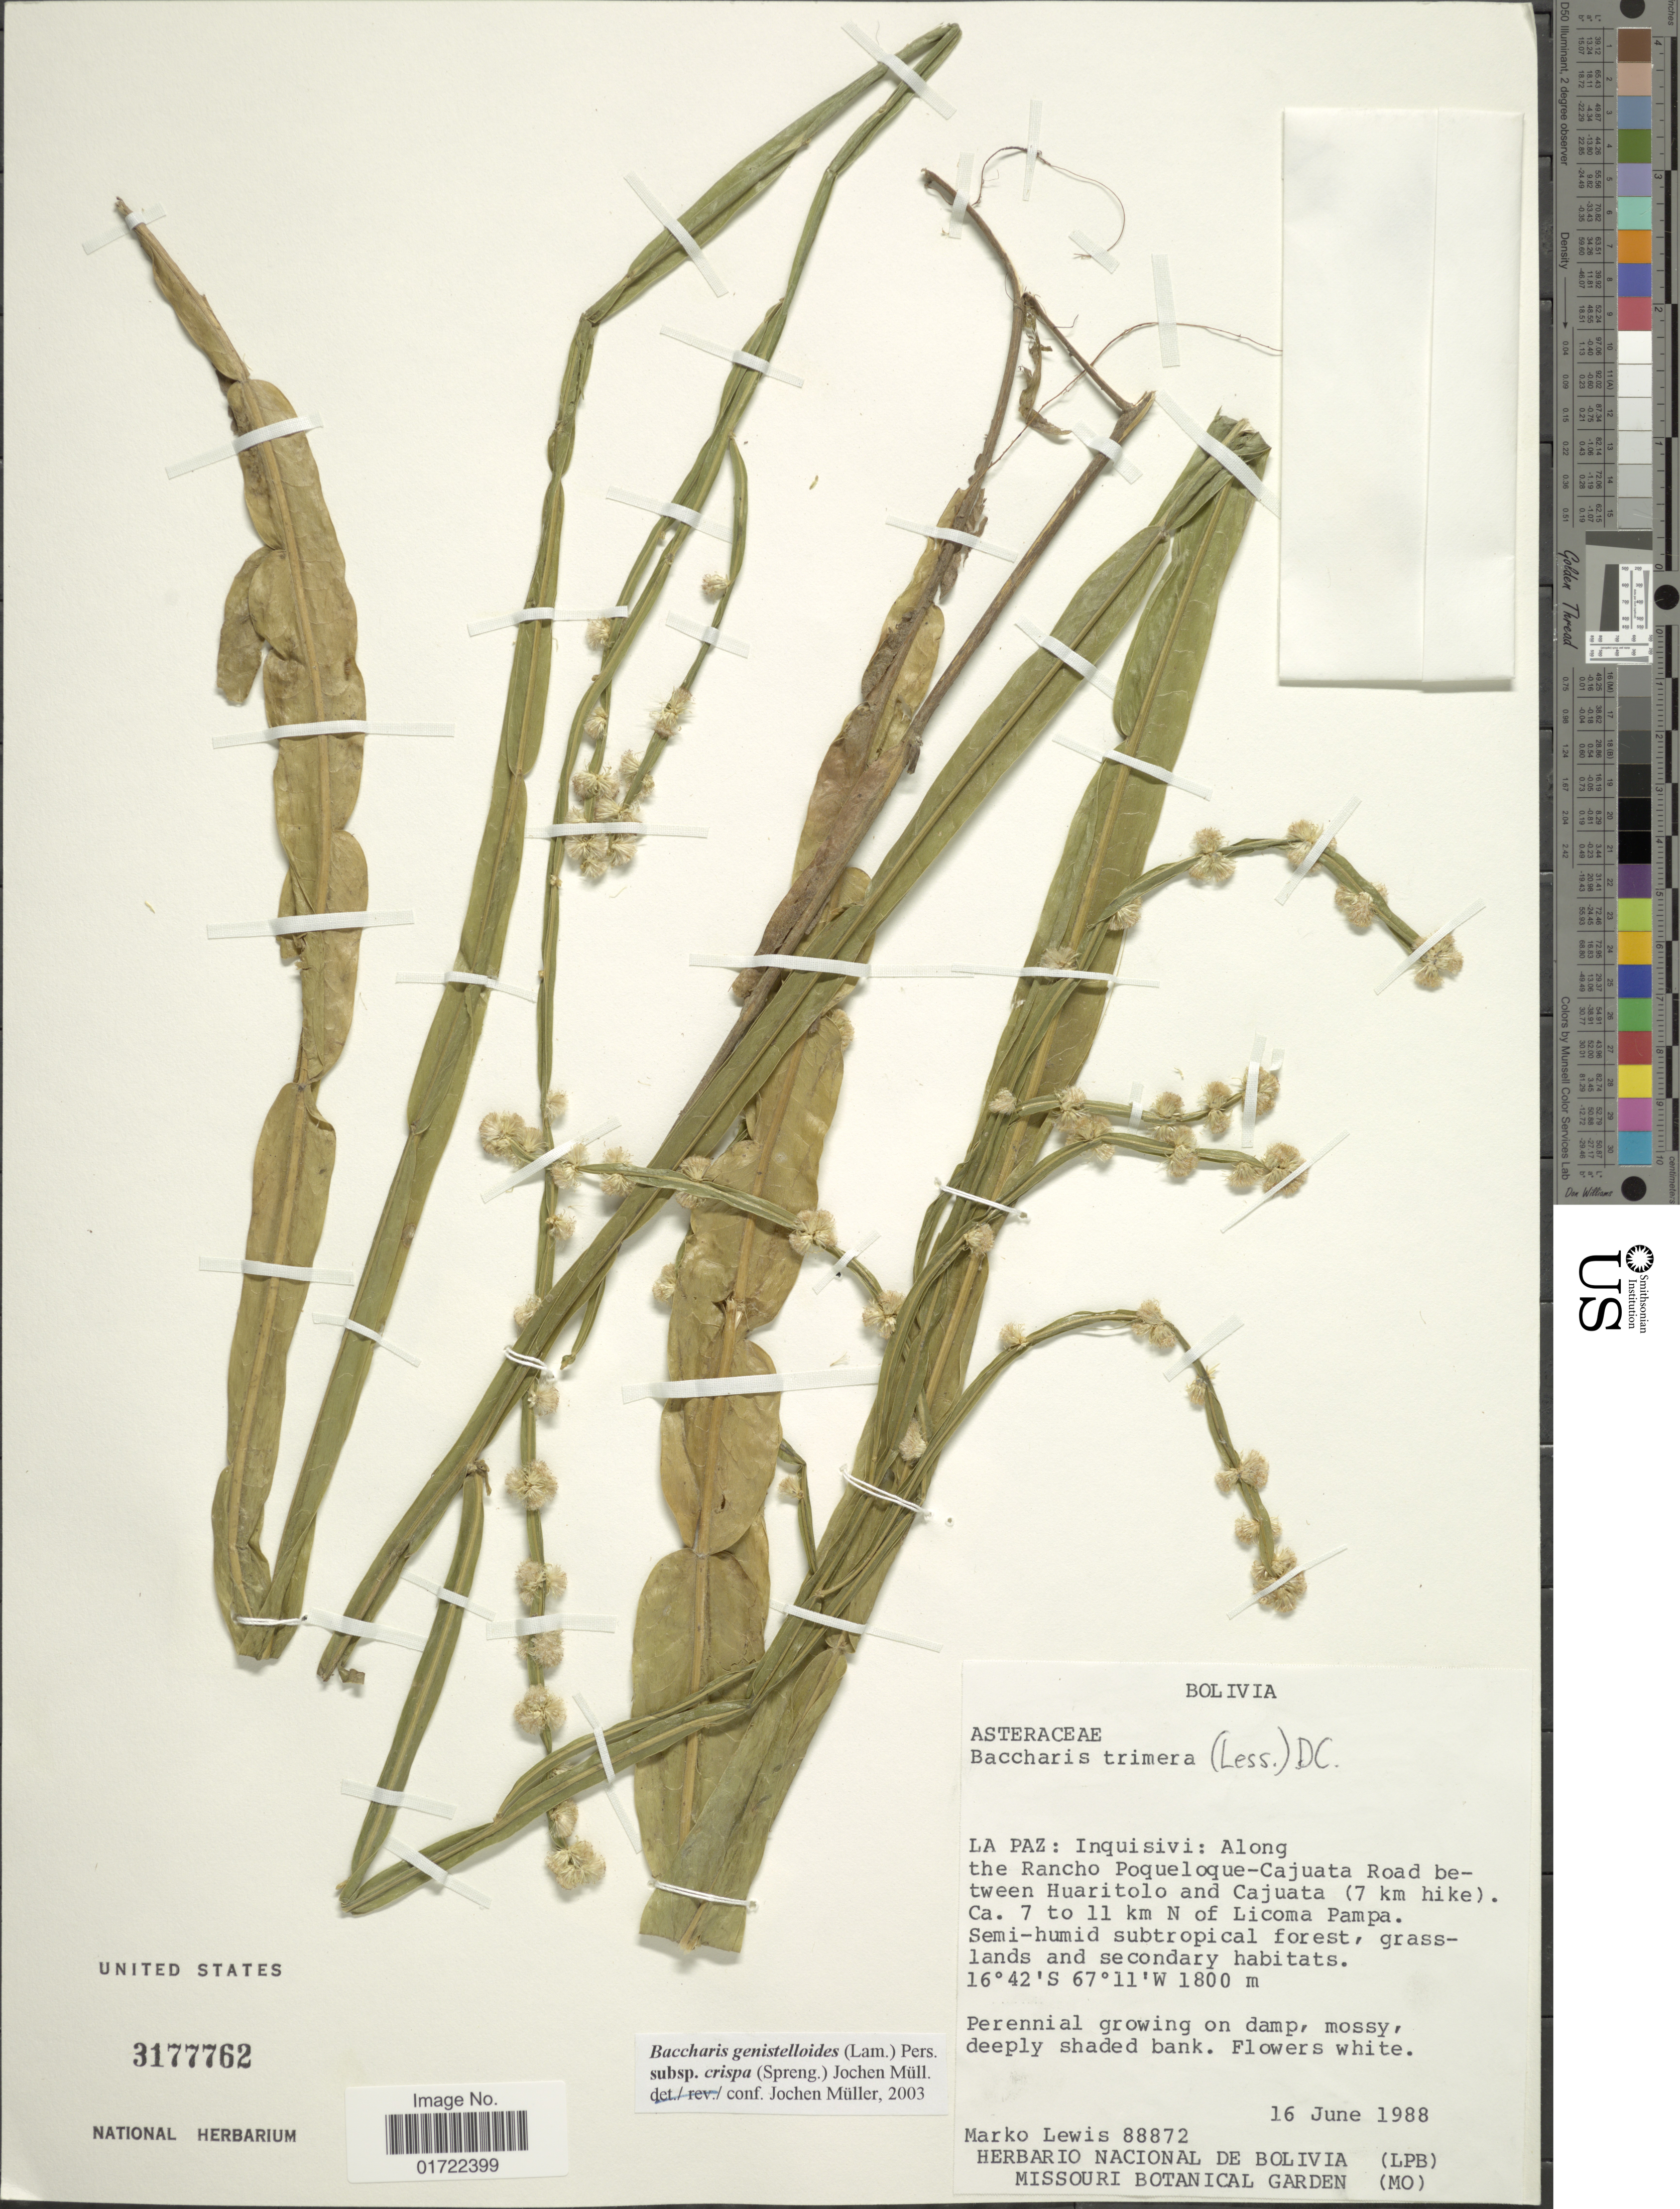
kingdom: Plantae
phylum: Tracheophyta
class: Magnoliopsida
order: Asterales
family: Asteraceae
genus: Baccharis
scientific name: Baccharis genistelloides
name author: (Lam.) Pers.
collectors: M. A. Lewis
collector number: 88872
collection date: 1988-06-16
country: Bolivia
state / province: La Paz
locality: Inquisivi, along the Rancho Poqueloque-Cajuata Road between Huaritolo and Cajuata (7 km hike), ca 7 to 11 km N of Licoma Pampa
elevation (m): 1800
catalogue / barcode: US 3177762